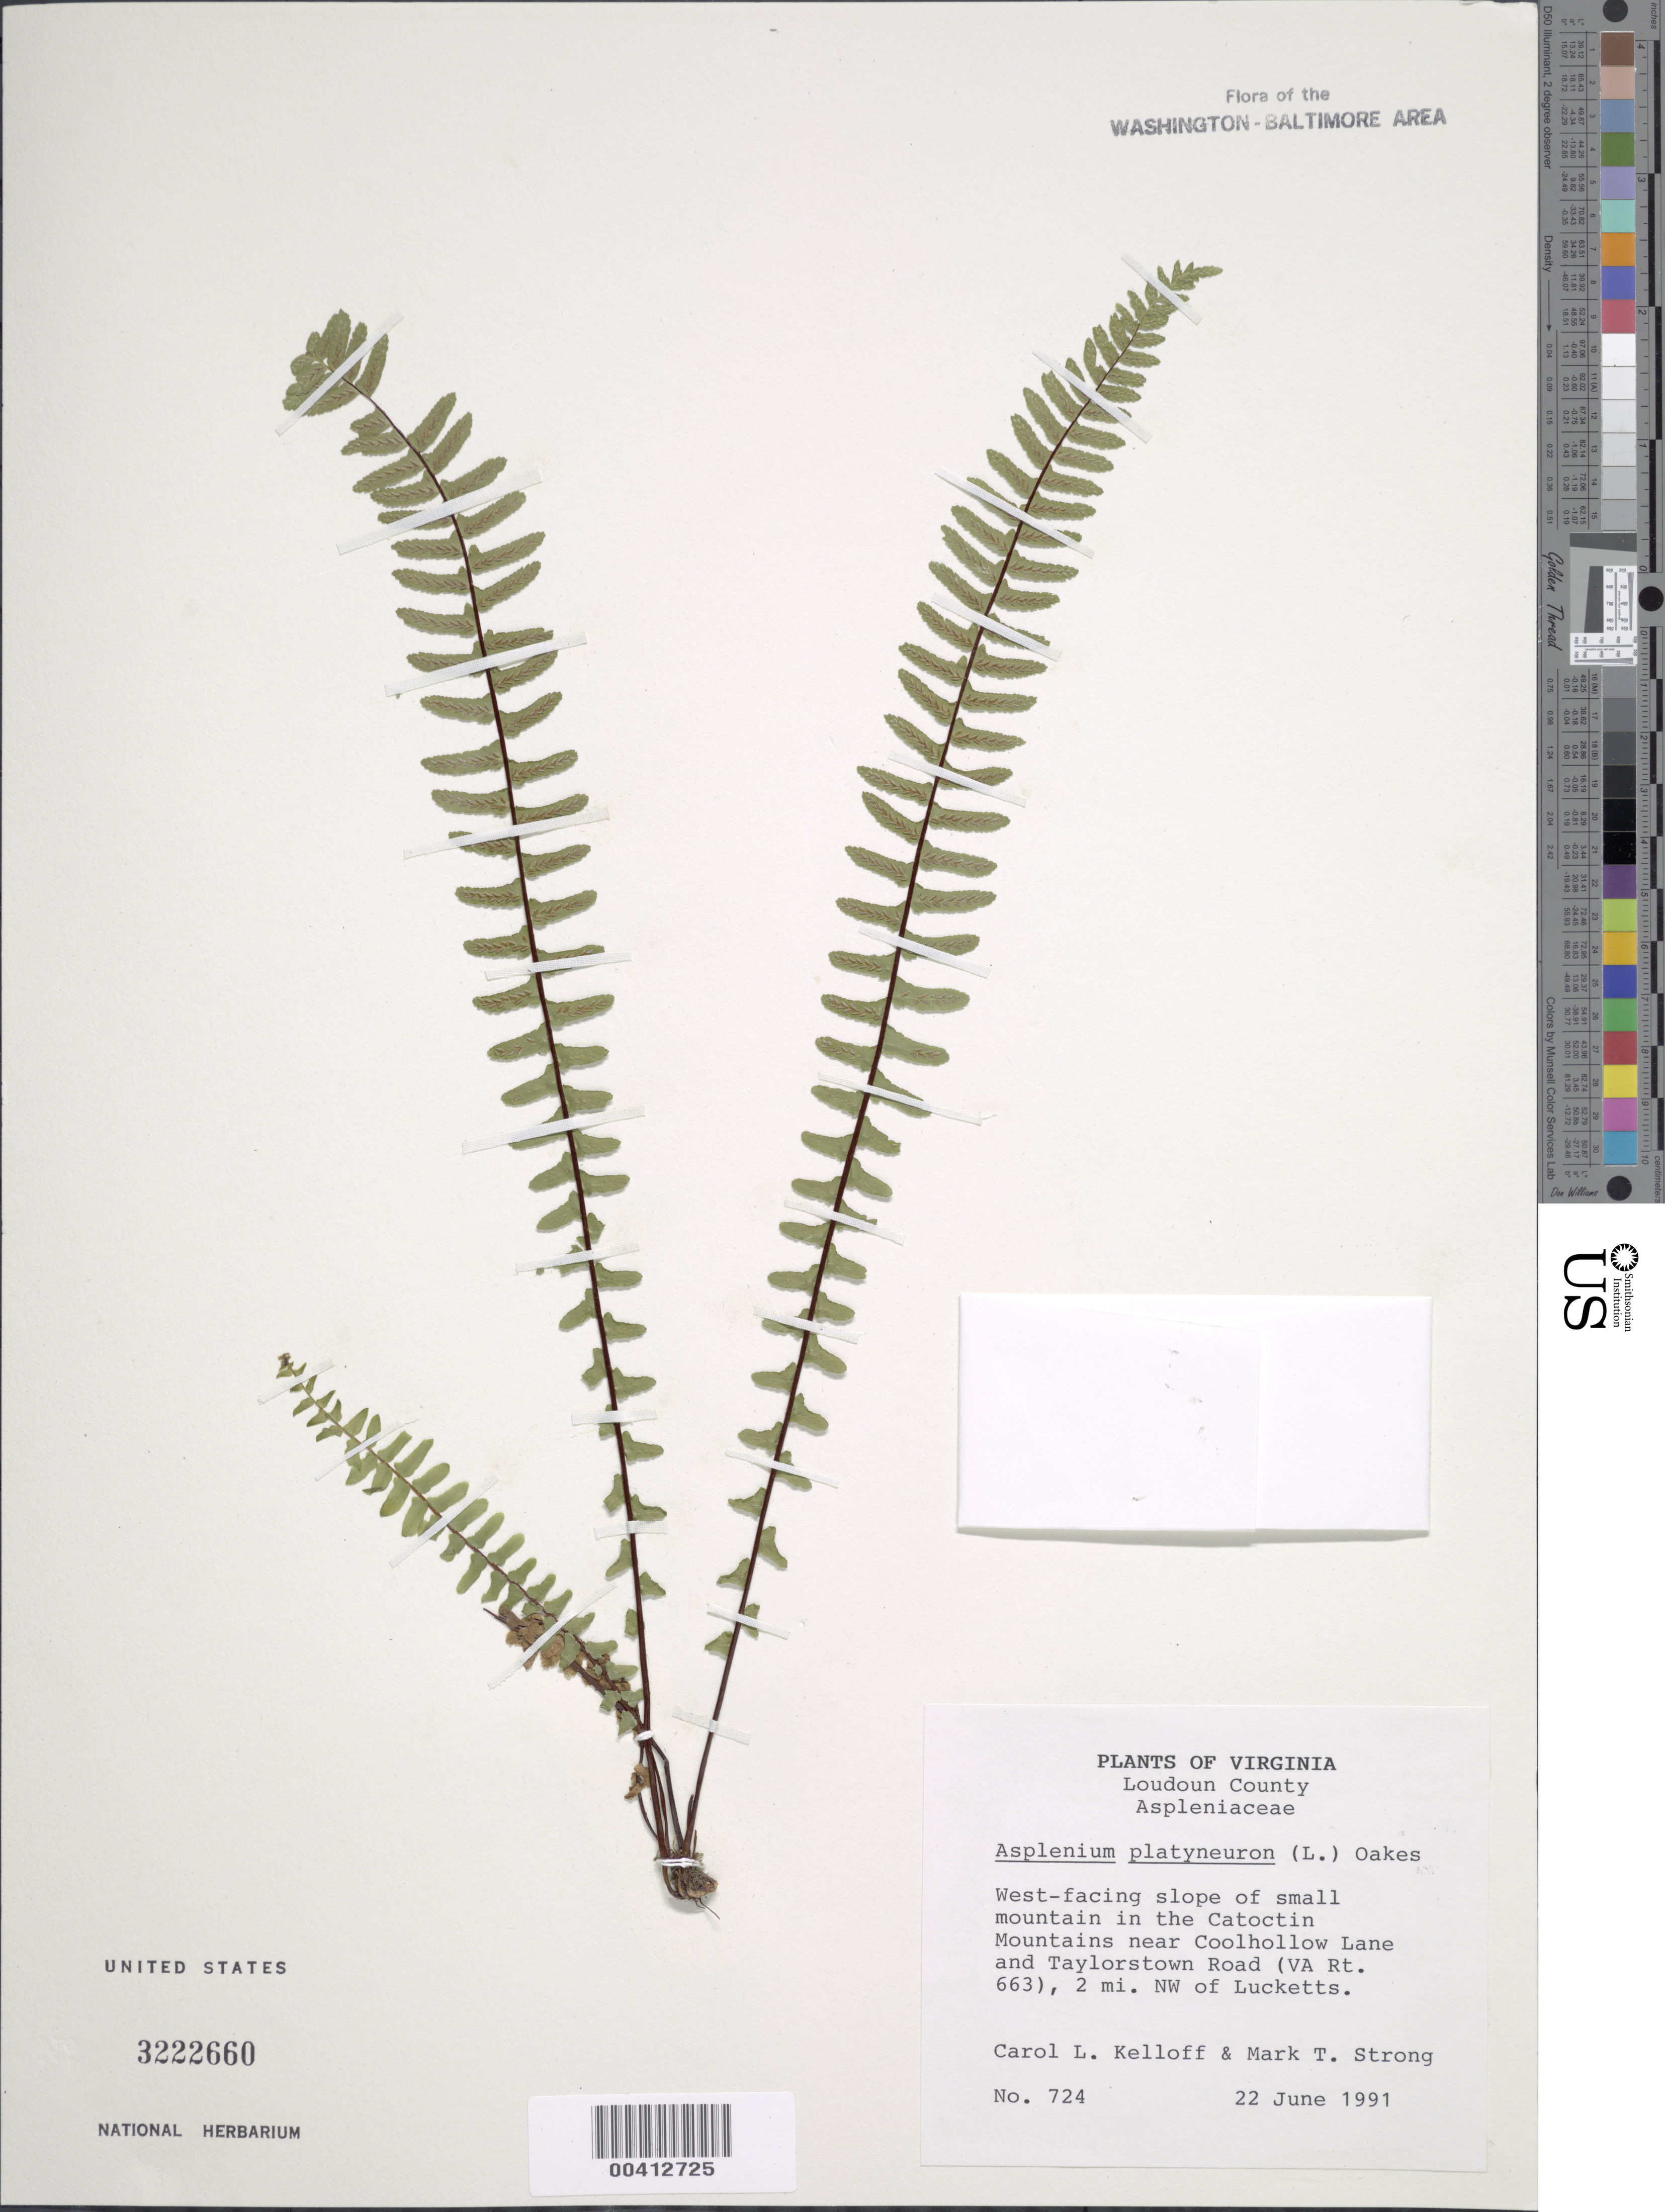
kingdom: Plantae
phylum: Tracheophyta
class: Polypodiopsida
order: Polypodiales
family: Aspleniaceae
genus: Asplenium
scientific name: Asplenium platyneuron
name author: (L.) Britton, Stearns & Poggenb.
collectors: C. L. Kelloff & M. T. Strong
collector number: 724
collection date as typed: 22 Jun 1991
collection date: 1991-06-22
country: United States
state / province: Virginia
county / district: Loudoun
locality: NW of Lucketts, in Catoctin Mountains near Coolhollow Lane and Taylorstown Road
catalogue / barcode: US 3222660